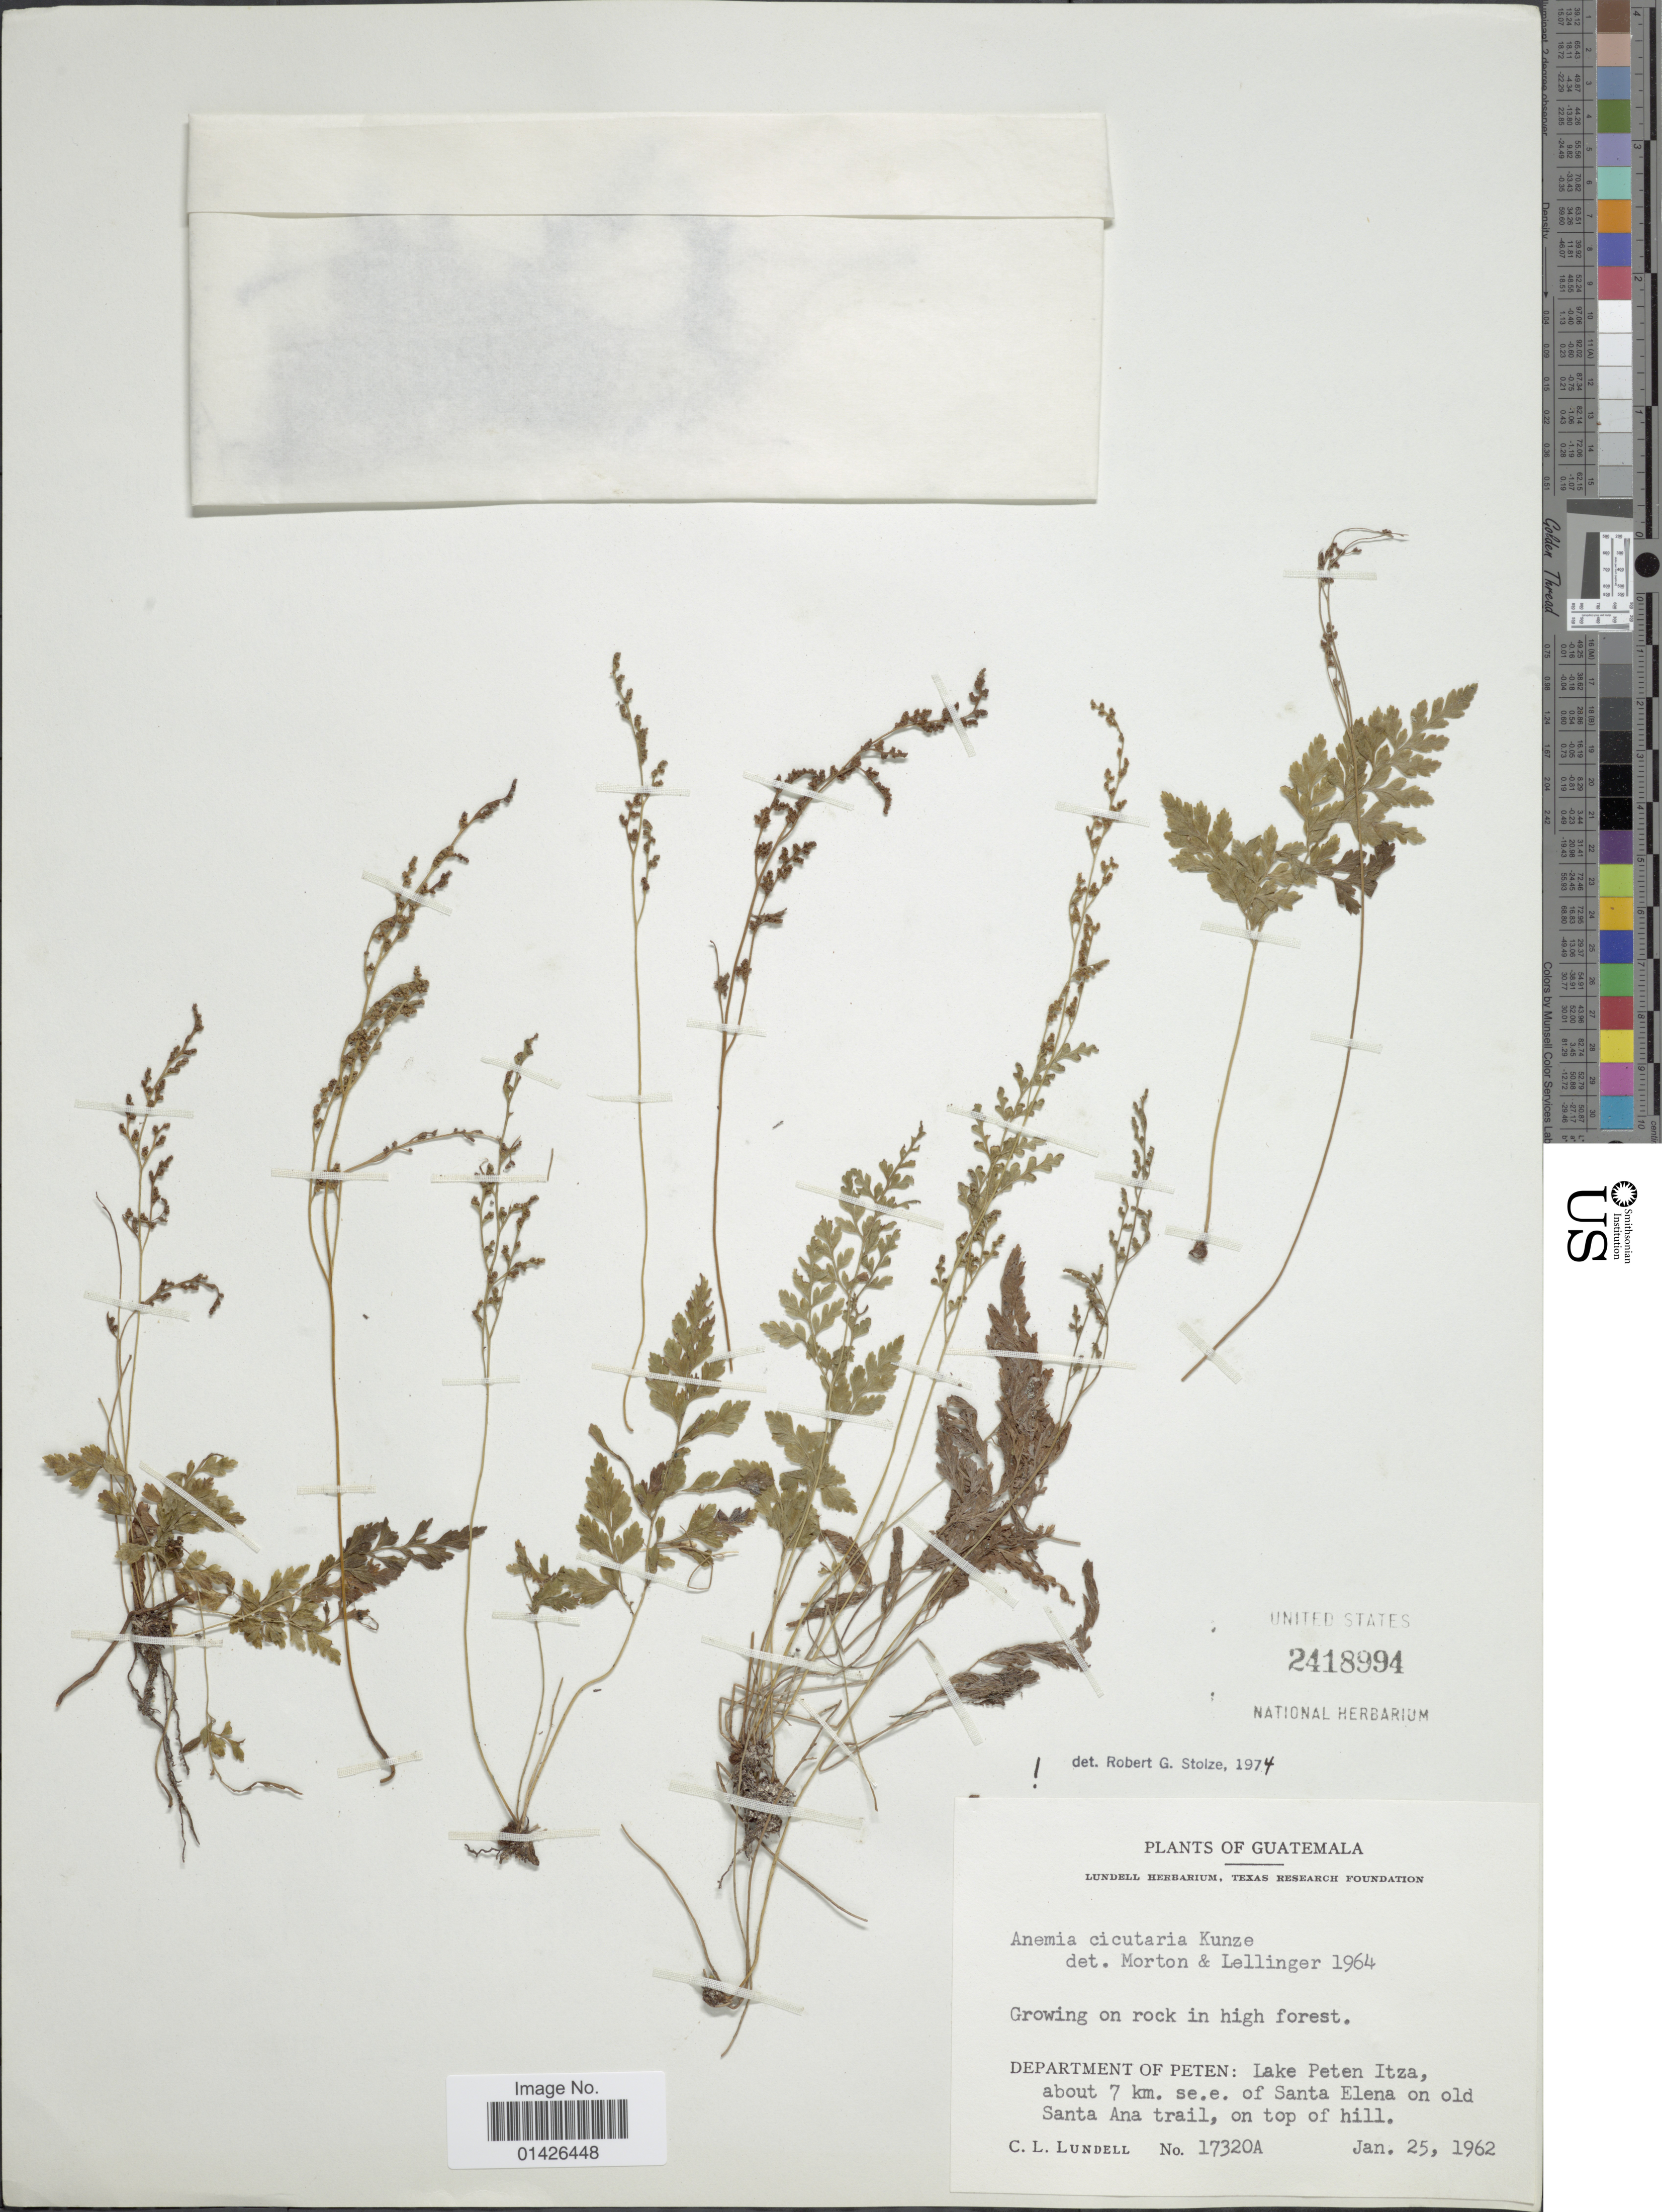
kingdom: Plantae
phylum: Tracheophyta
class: Polypodiopsida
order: Schizaeales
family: Anemiaceae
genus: Anemia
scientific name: Anemia cicutaria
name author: Kunze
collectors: C. L. Lundell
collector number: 17320A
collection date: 1962-01-25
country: Guatemala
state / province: El Petén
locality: Department of Peten: Lake Peten Itza, about 7 km. se.e of Santa Elena on old Santa Ana trail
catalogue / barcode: US 2418994